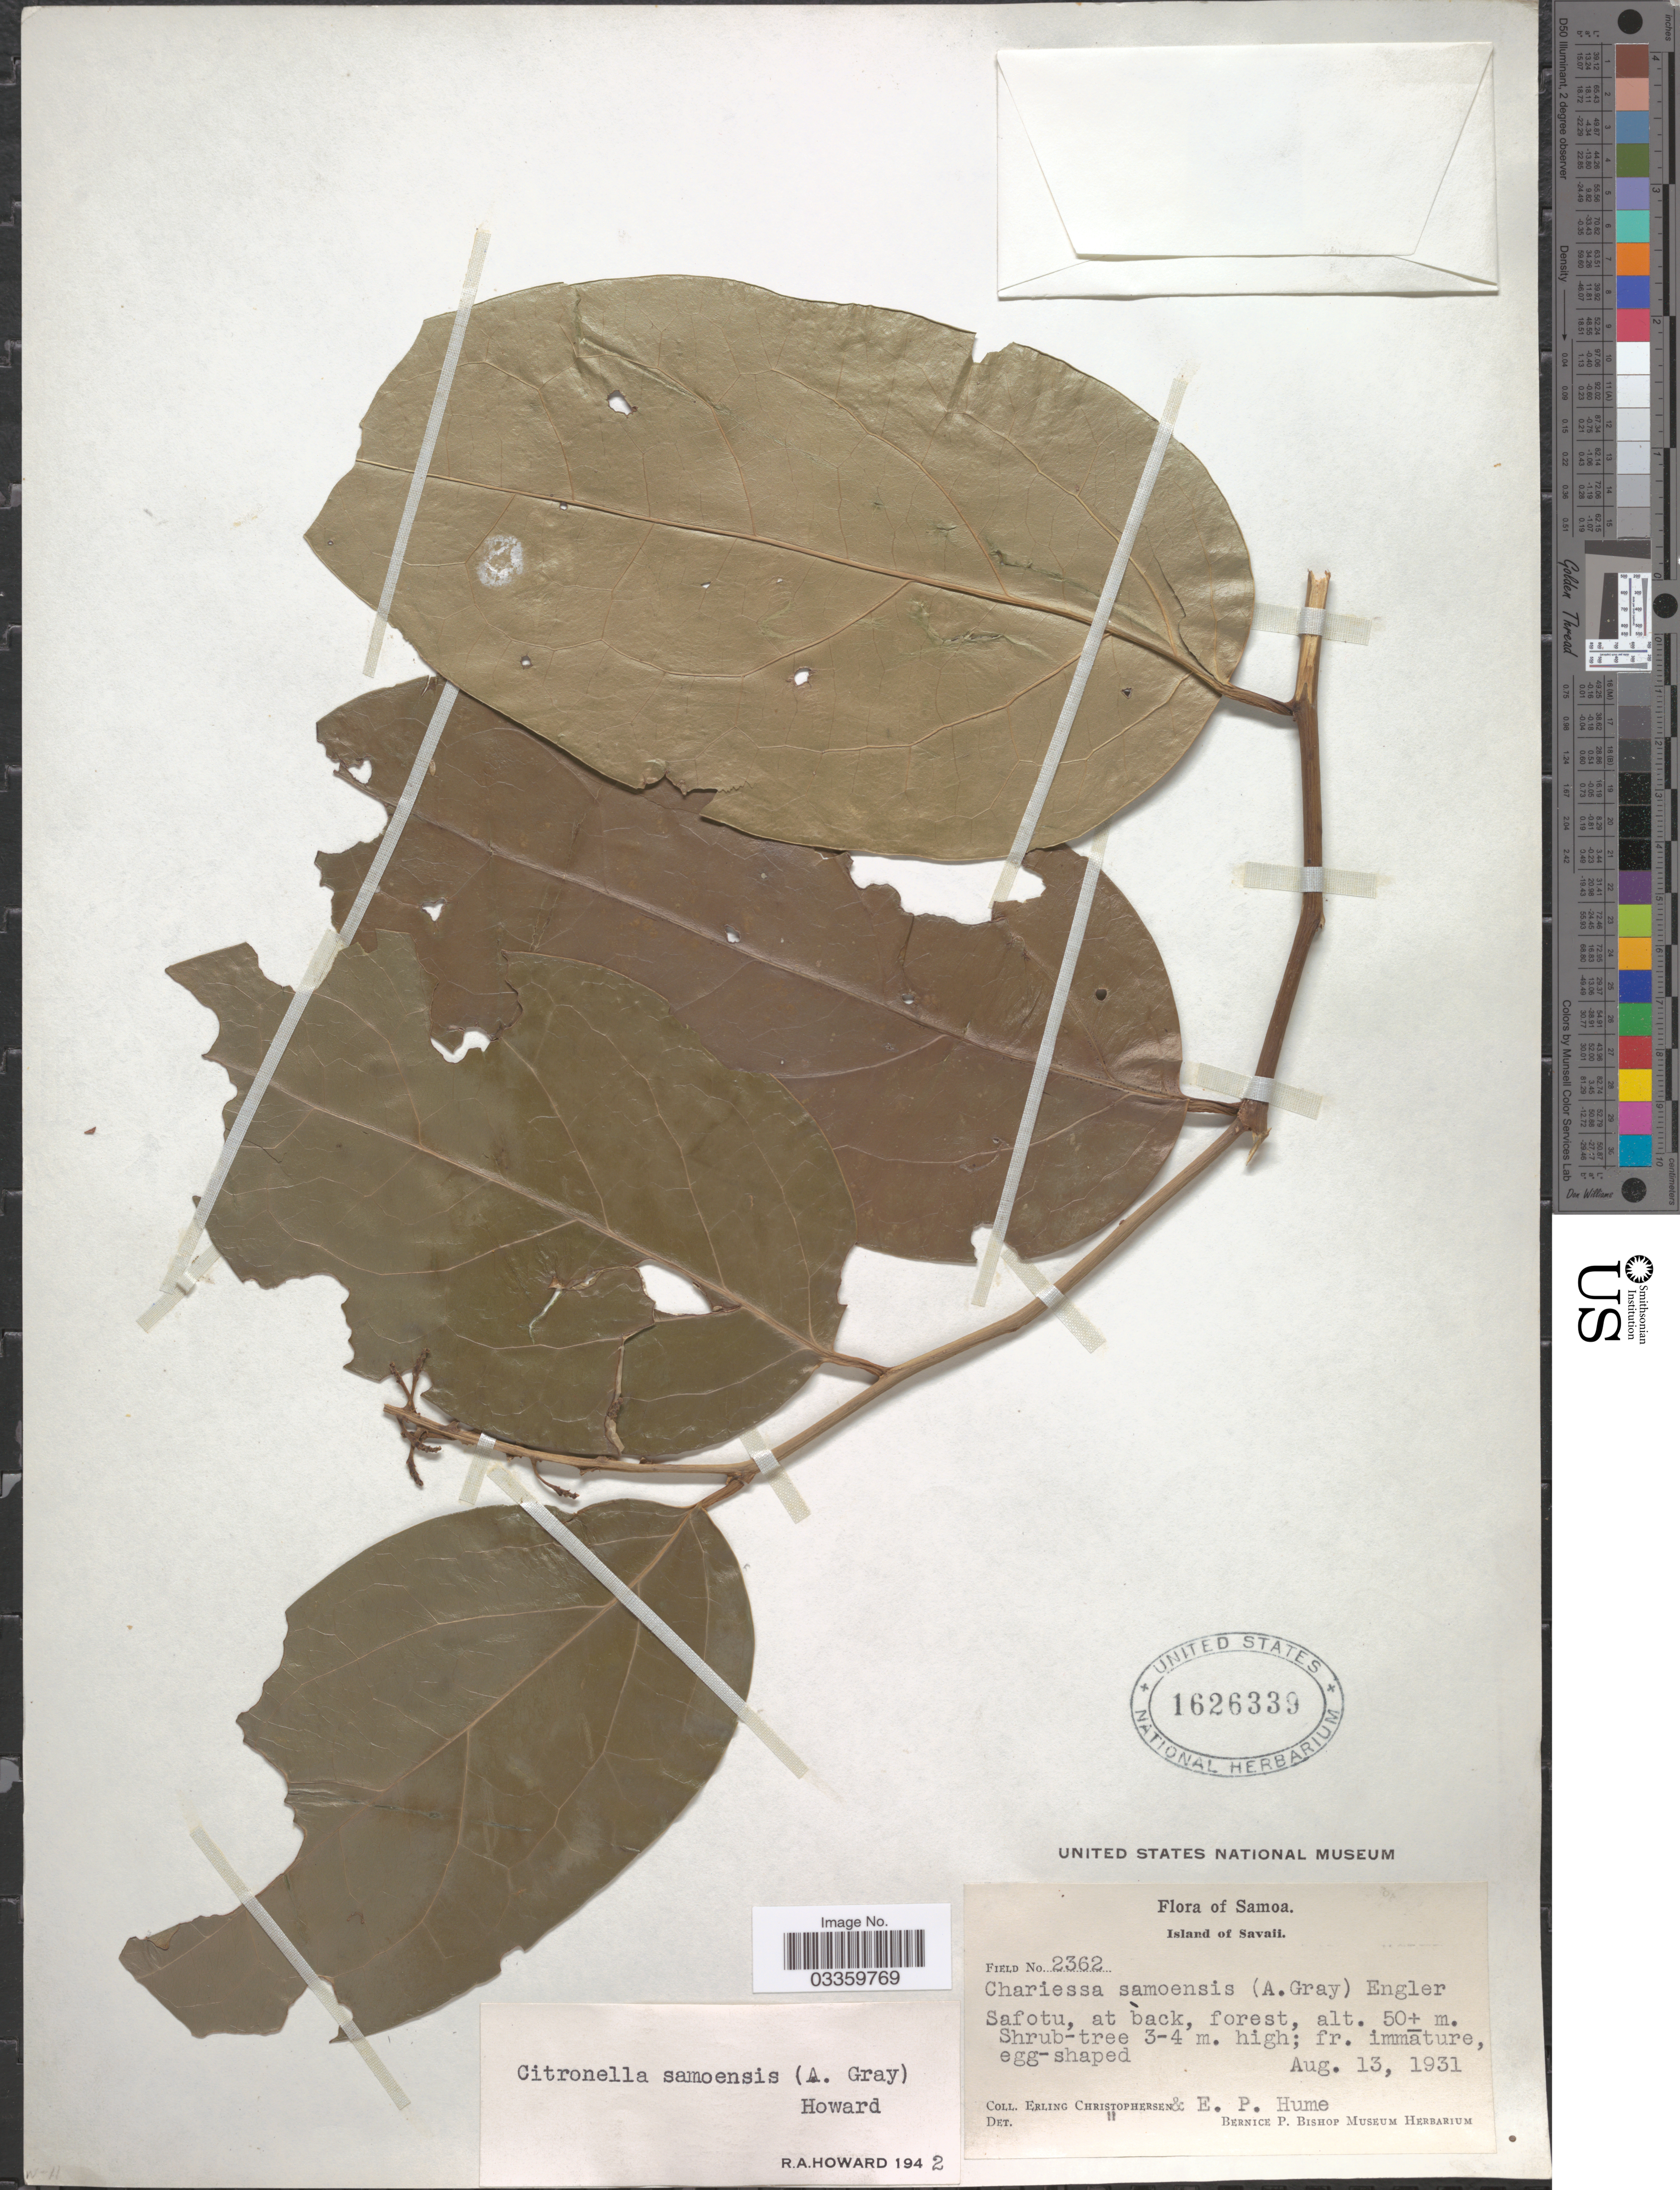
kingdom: Plantae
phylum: Tracheophyta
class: Magnoliopsida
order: Cardiopteridales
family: Cardiopteridaceae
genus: Citronella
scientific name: Citronella samoensis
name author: (A. Gray) R.A. Howard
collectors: E. Christophersen & E. P. Hume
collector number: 2362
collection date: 1931-08-13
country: Samoa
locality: Samoa. Island of Savaii. Safotu, at back.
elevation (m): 50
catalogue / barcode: US 1626339